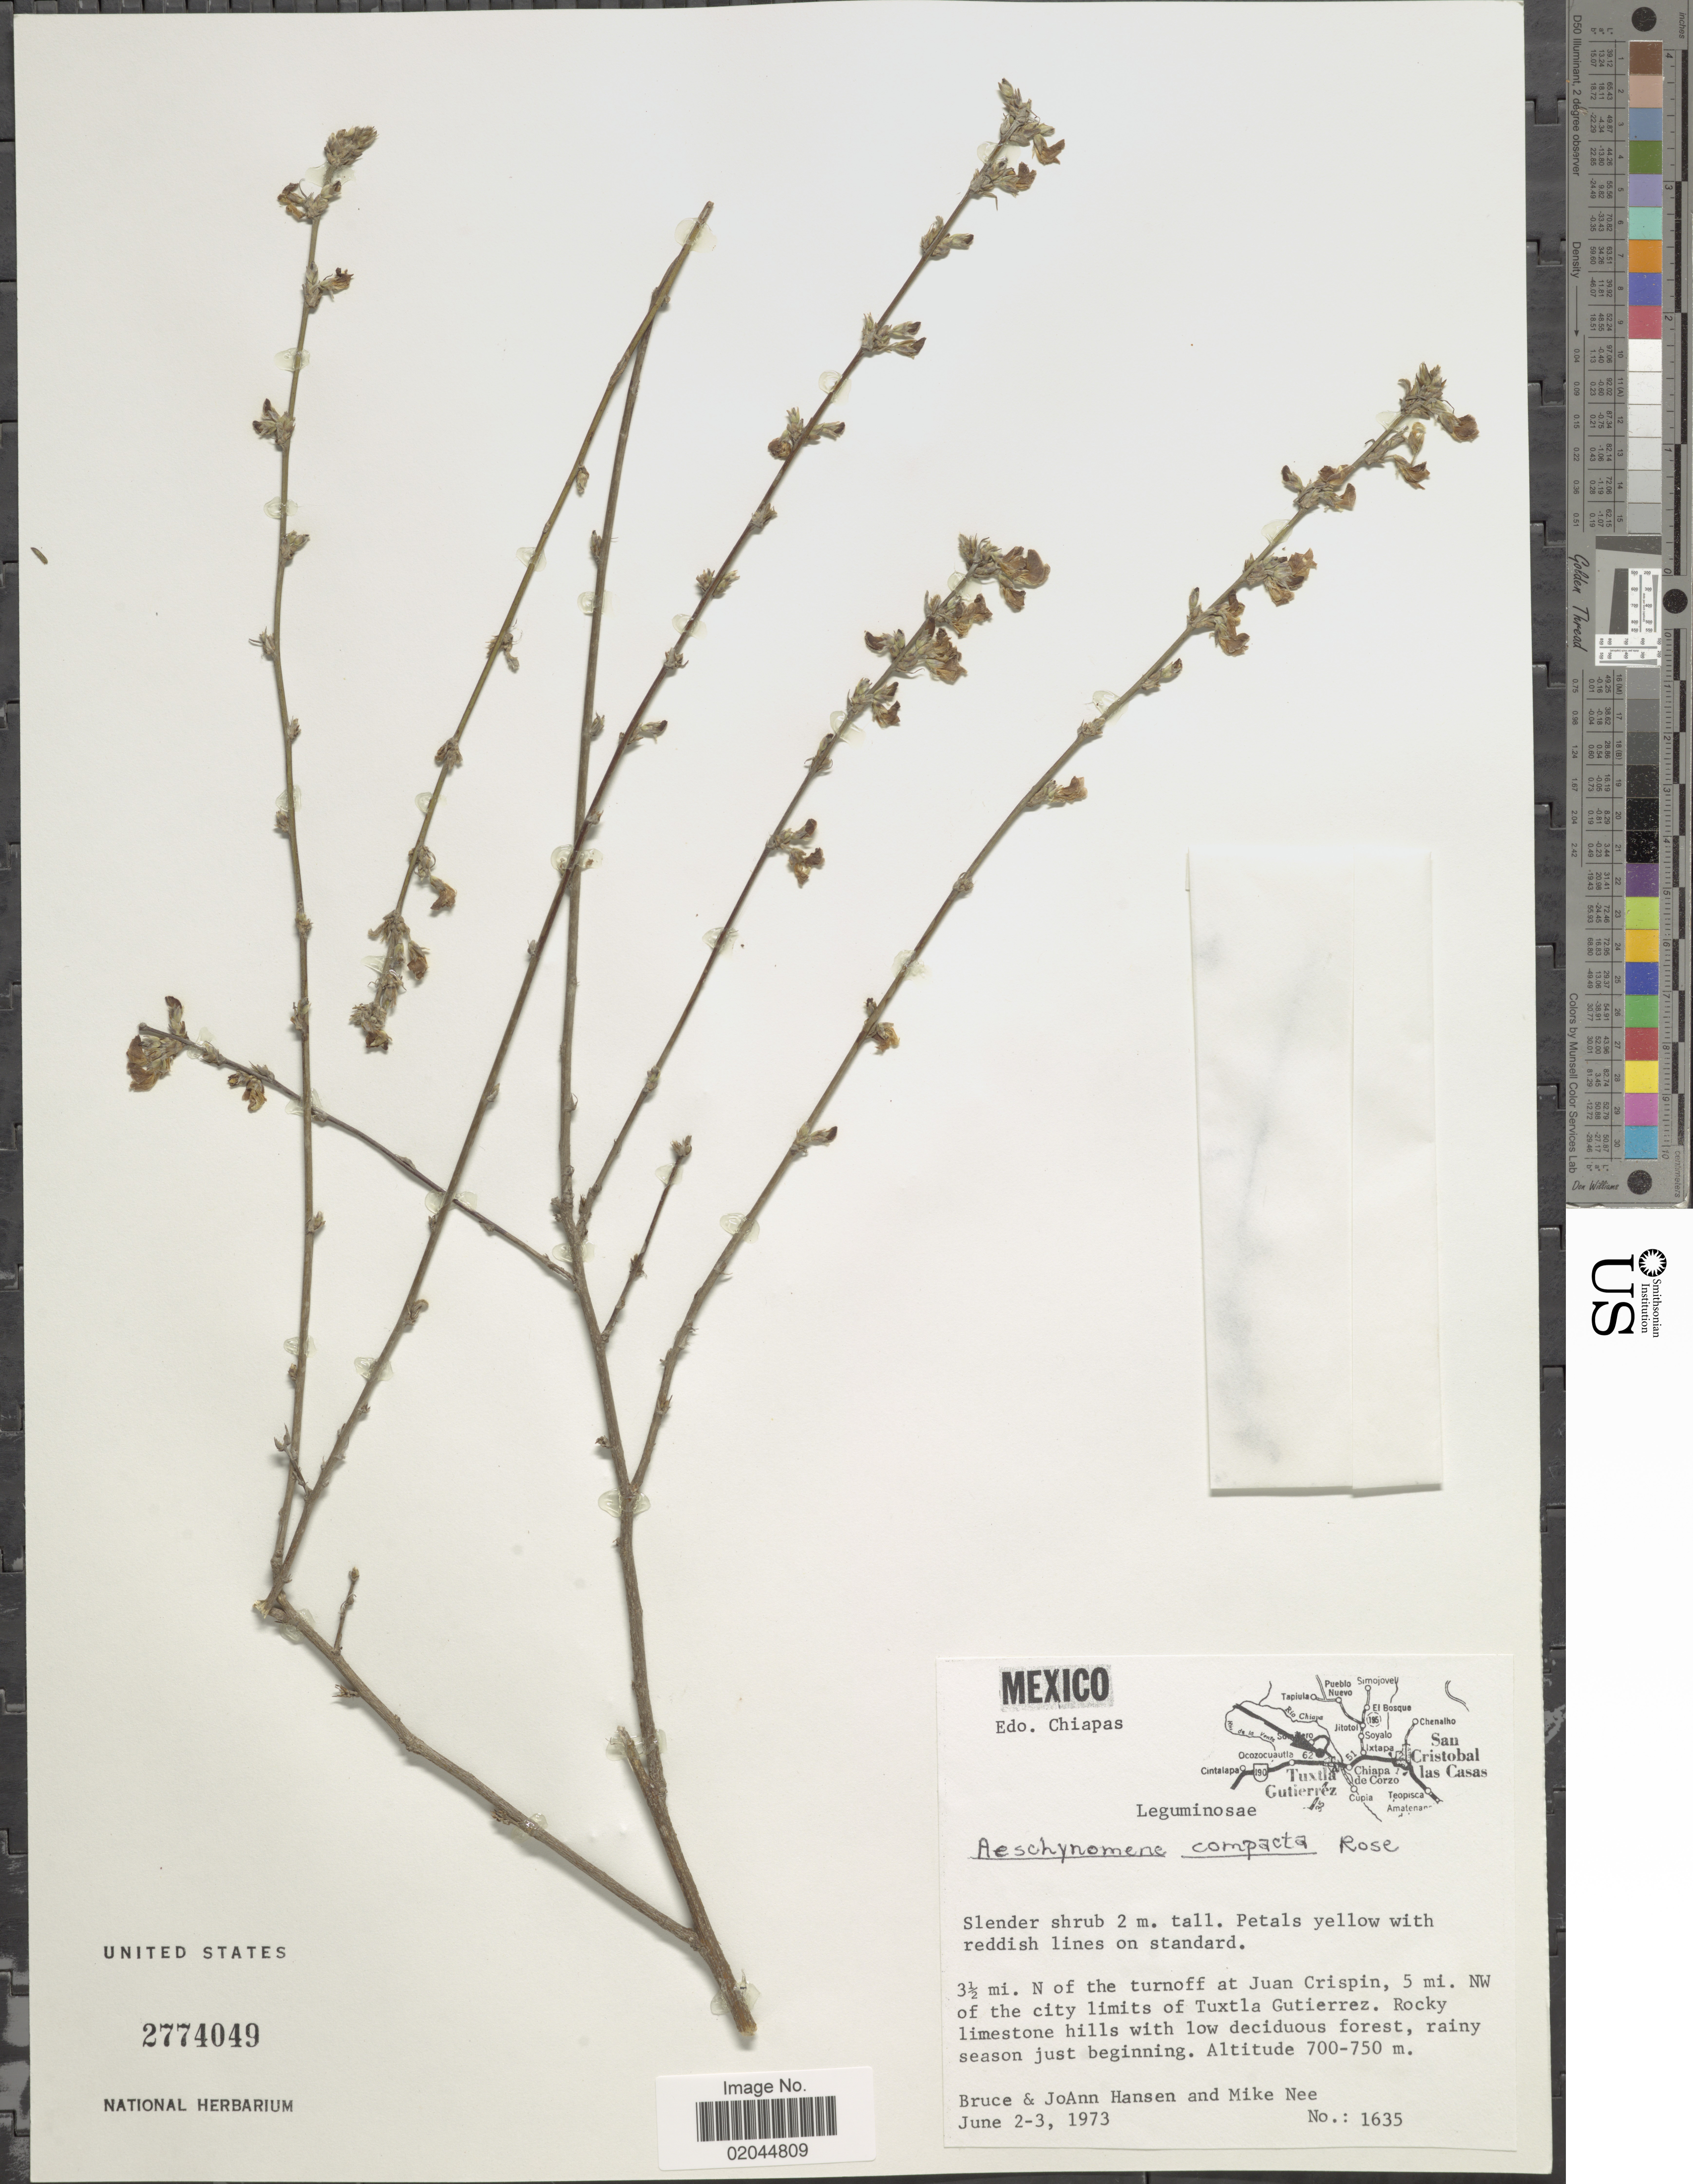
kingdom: Plantae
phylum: Tracheophyta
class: Magnoliopsida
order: Fabales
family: Fabaceae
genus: Aeschynomene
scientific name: Aeschynomene compacta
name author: Rose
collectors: Bruce, J. Hansen & M. Nee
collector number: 1635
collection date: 1973-06-02/1973-06-03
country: Mexico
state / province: Chiapas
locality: Edo. Chiapas, 3½ mi. N of the turnoff at Juan Crispin, 5 mi. NW of the city limits of Tuxtla Gutierrez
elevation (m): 700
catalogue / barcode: US 2774049